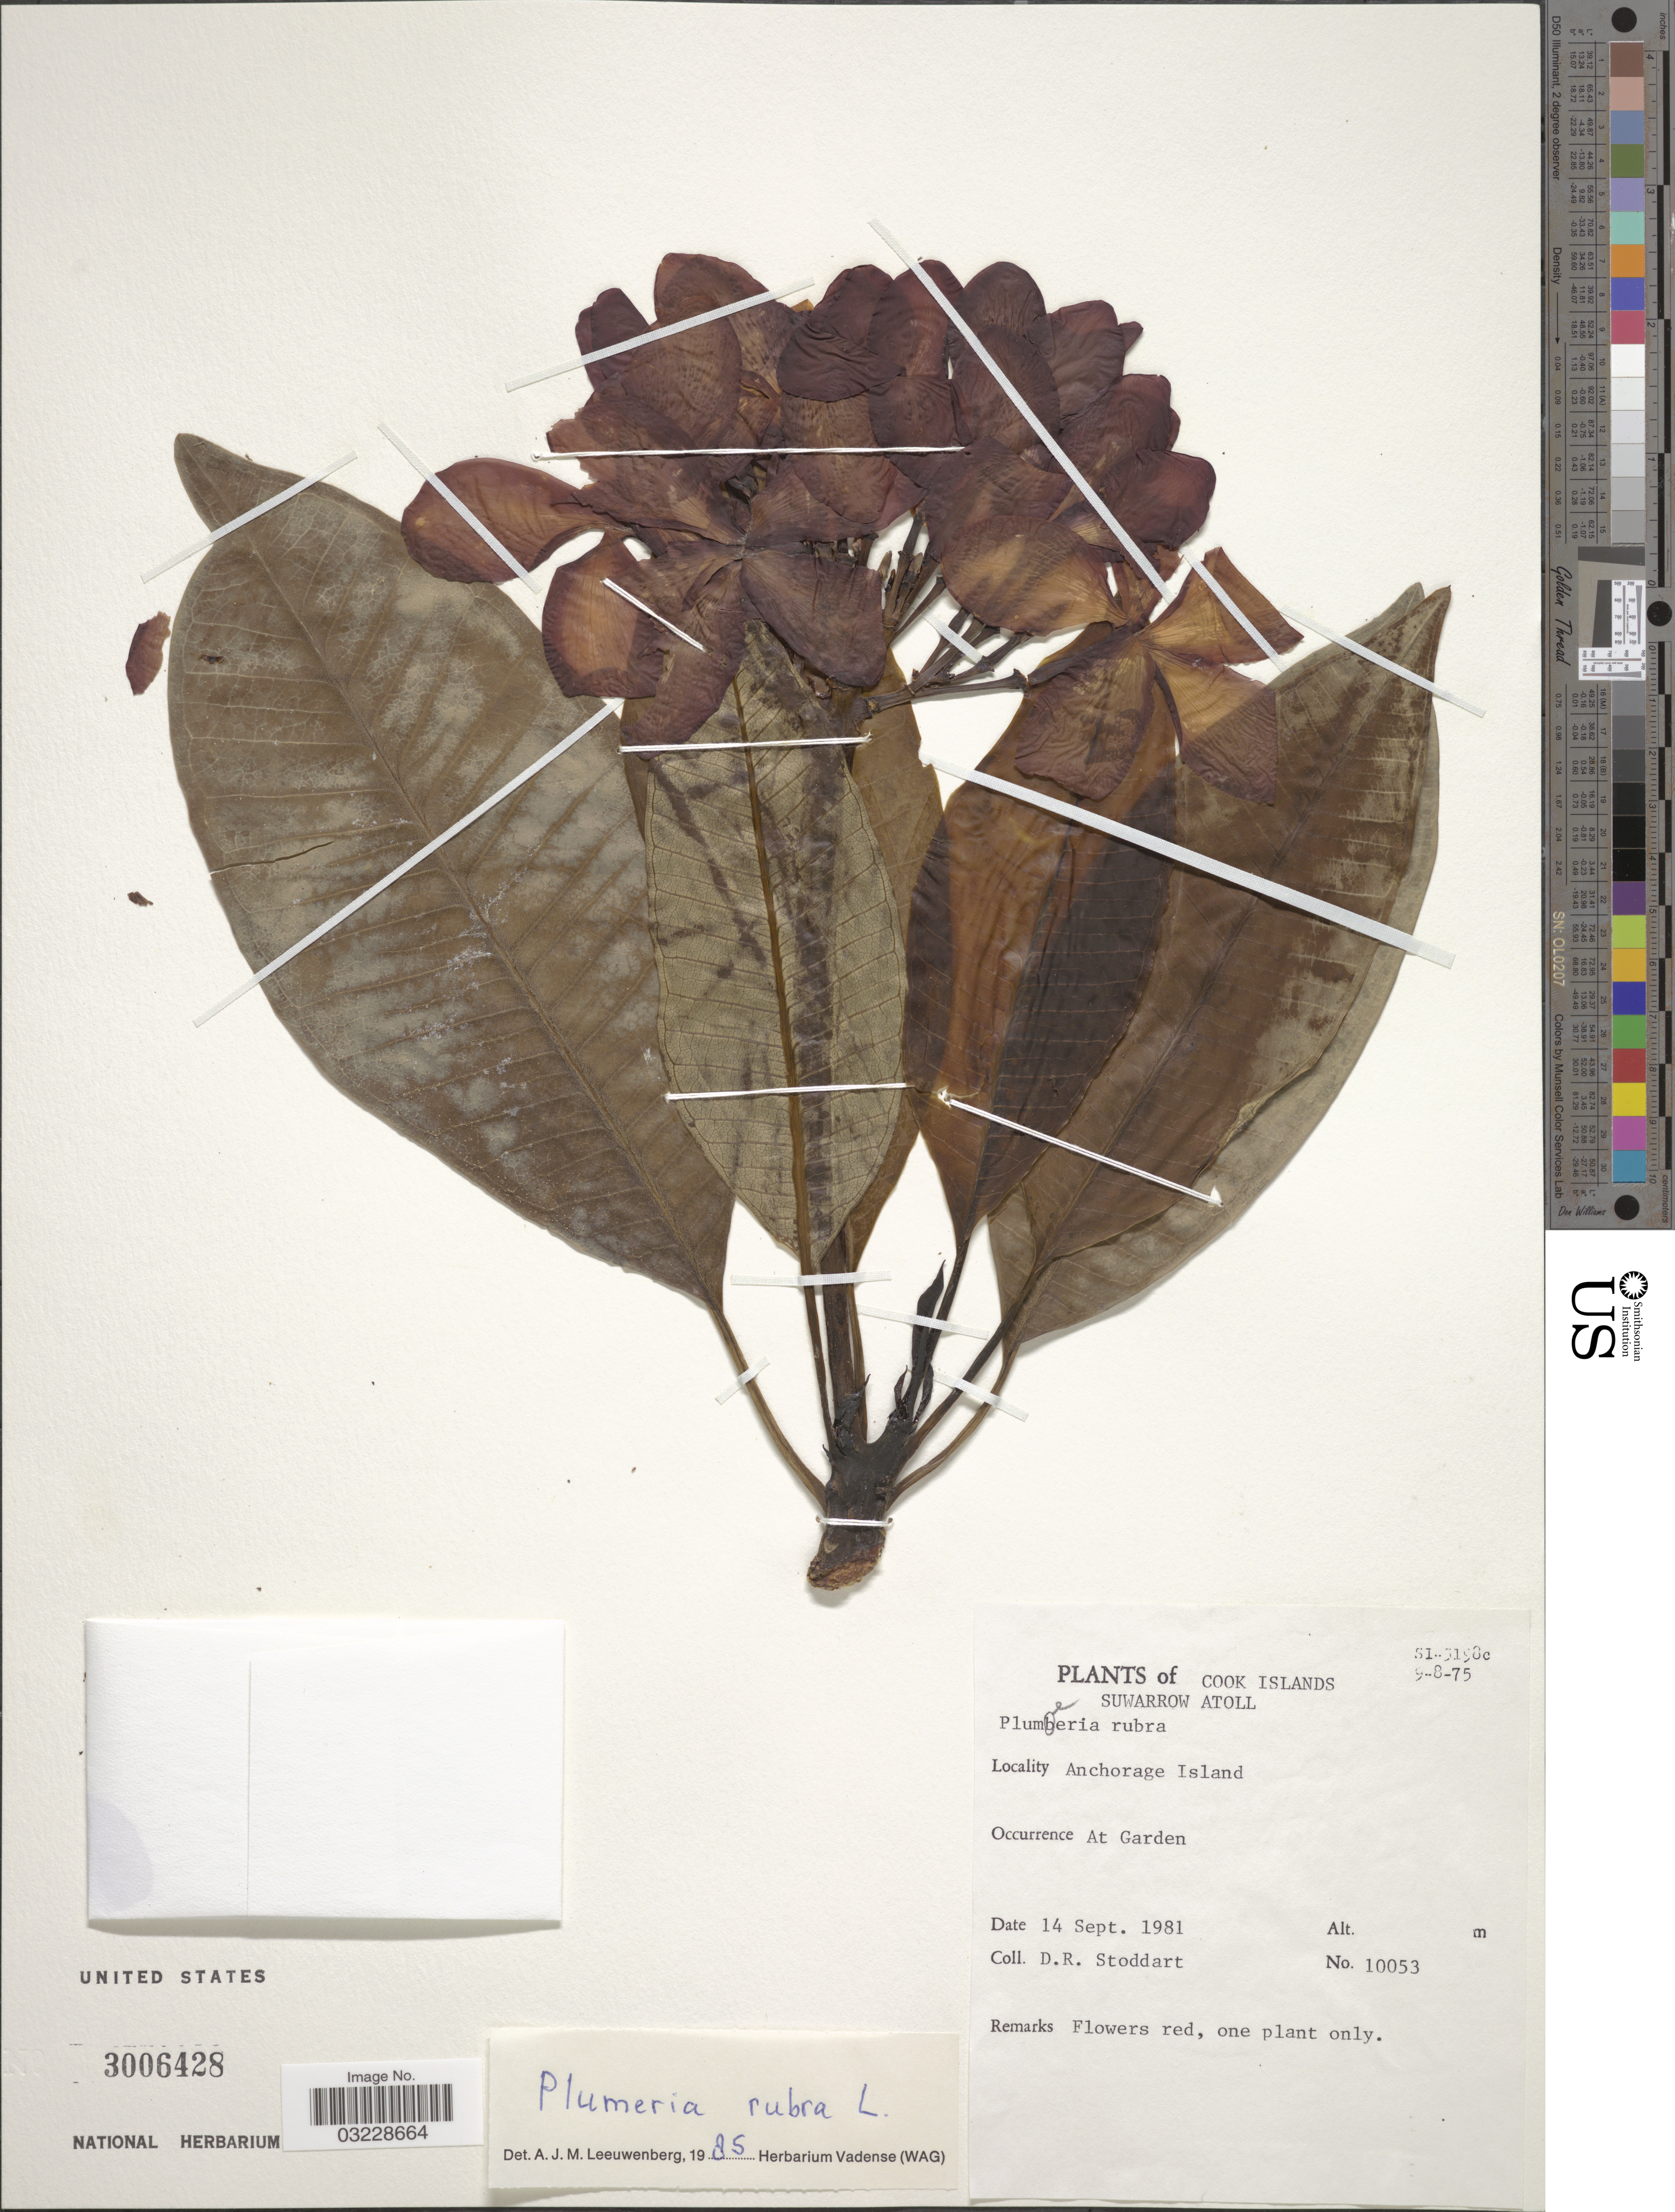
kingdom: Plantae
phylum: Tracheophyta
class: Magnoliopsida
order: Gentianales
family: Apocynaceae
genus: Plumeria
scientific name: Plumeria rubra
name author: L.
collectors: D. R. Stoddart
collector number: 10053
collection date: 1981-09-14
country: Cook Islands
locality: Suwarrow Atoll. Anchorage Island.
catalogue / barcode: US 3006428